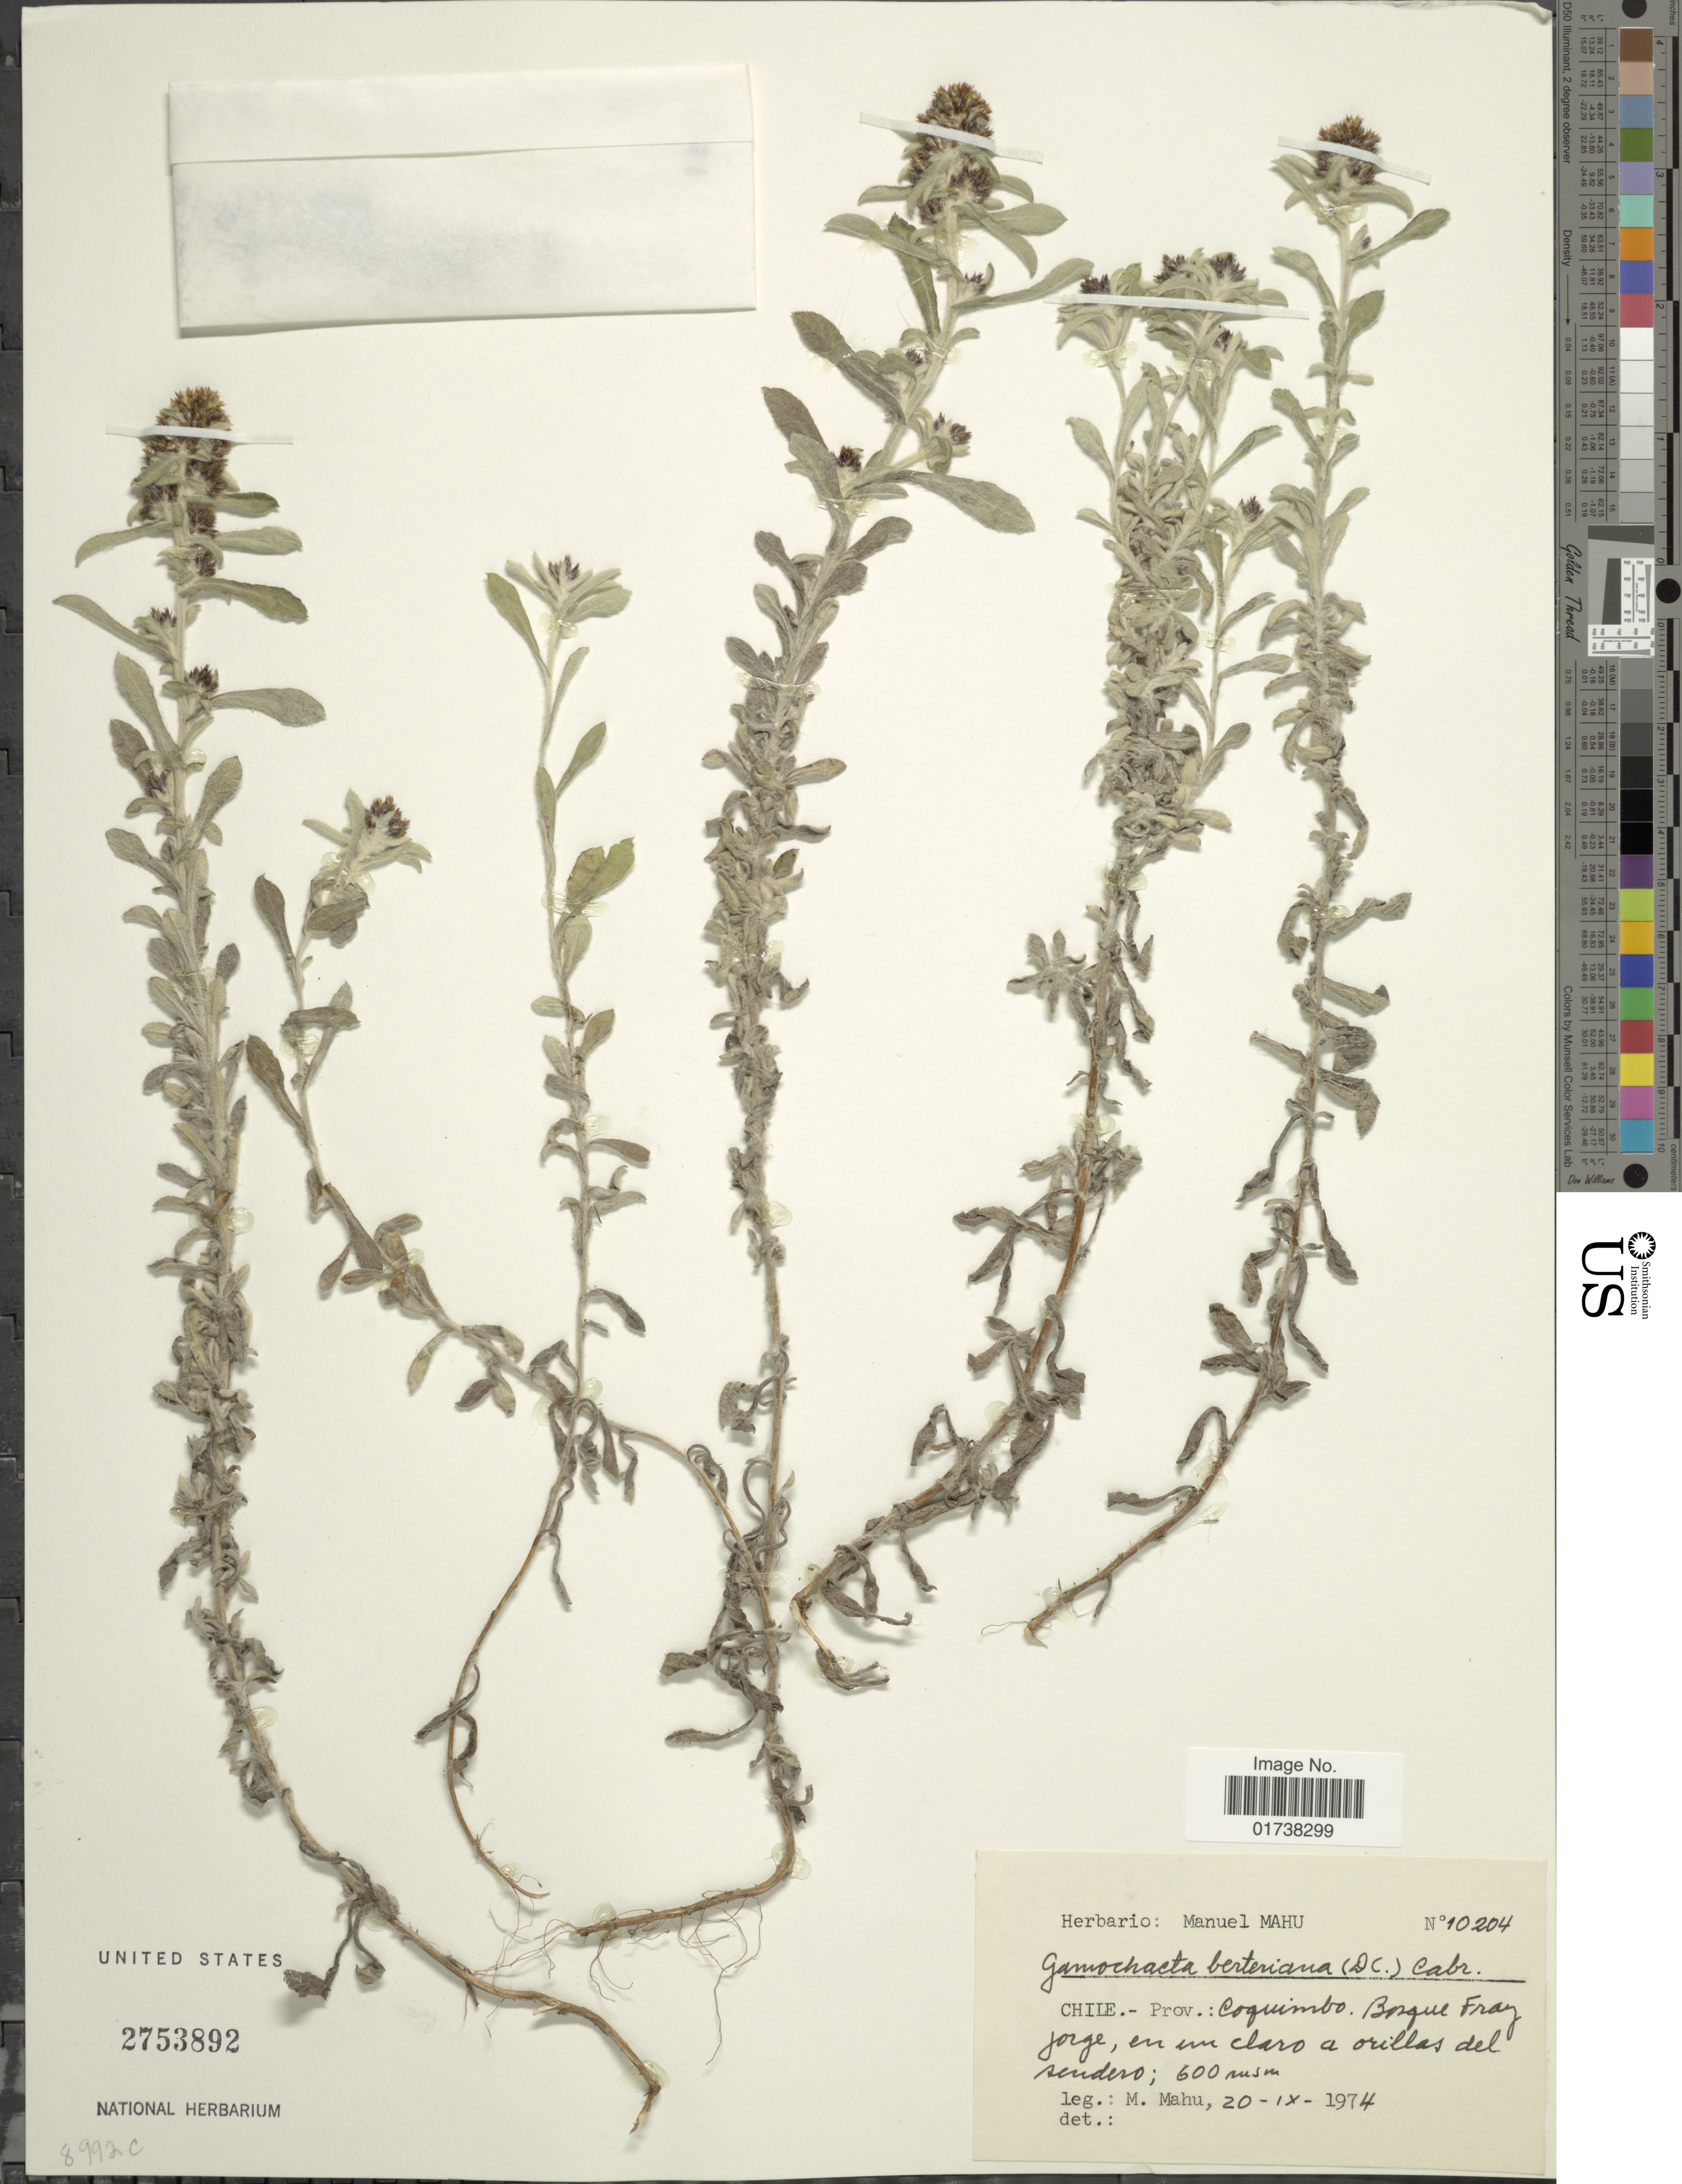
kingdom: Plantae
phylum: Tracheophyta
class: Magnoliopsida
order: Asterales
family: Asteraceae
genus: Gamochaeta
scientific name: Gamochaeta berteroana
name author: (DC.) Cabrera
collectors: M. Mahu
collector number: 10204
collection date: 1974-09-20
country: Chile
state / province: Coquimbo (IV)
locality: Bosque Fray Jorge, en un claro a orillas del sendero.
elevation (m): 600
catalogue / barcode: US 2753892